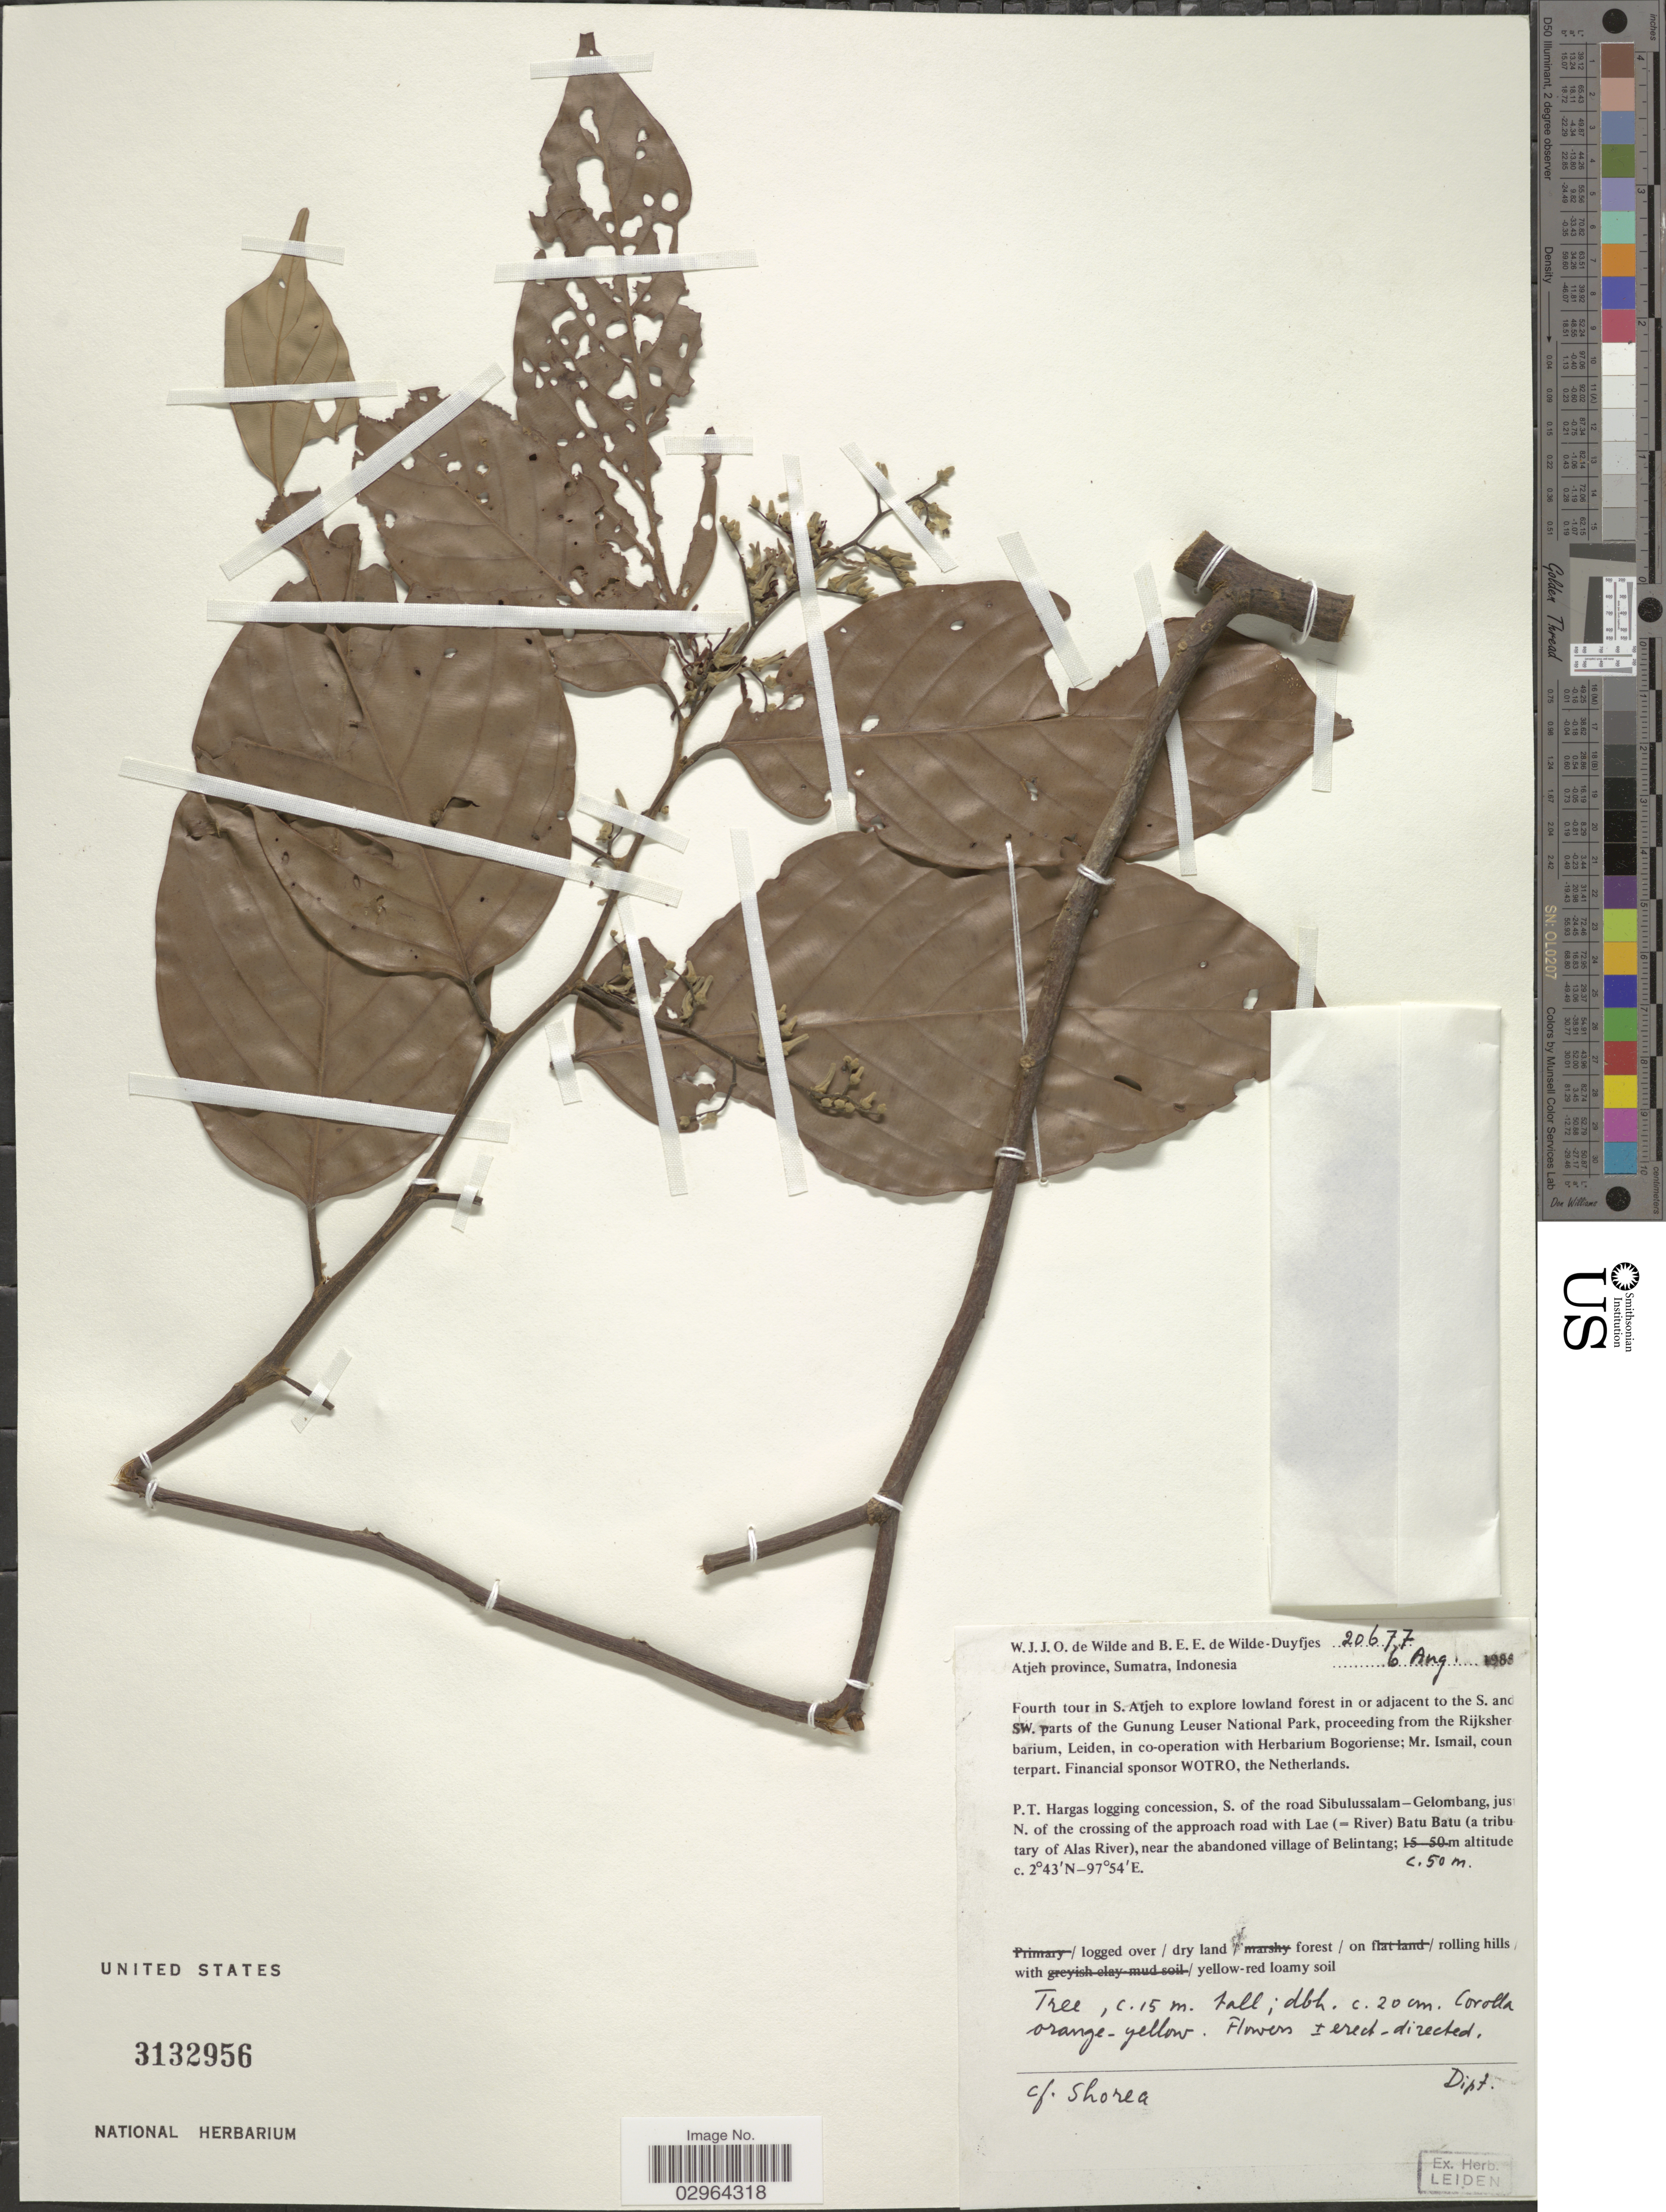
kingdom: Plantae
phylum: Tracheophyta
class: Magnoliopsida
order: Malvales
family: Dipterocarpaceae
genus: Shorea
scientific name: Shorea sp.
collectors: W. J. de Wilde & B. E. de Wilde-Duyfjes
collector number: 20677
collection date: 1985-08-06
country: Indonesia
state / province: Sumatra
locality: Atjeh province. In S. Atjeh to explore lowland forest in or adjacent to the S. and SW. parts of the Gunung Leuser National Park. P.T. Hargas logging concession, S. of the road Sibulussalam-Gelombang, just N. of the crossing of the approach road with Lae (=River) Bartu Batu (a tributary of Alas River), near the abandoned village of Belintang.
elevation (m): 50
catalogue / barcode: US 3132956